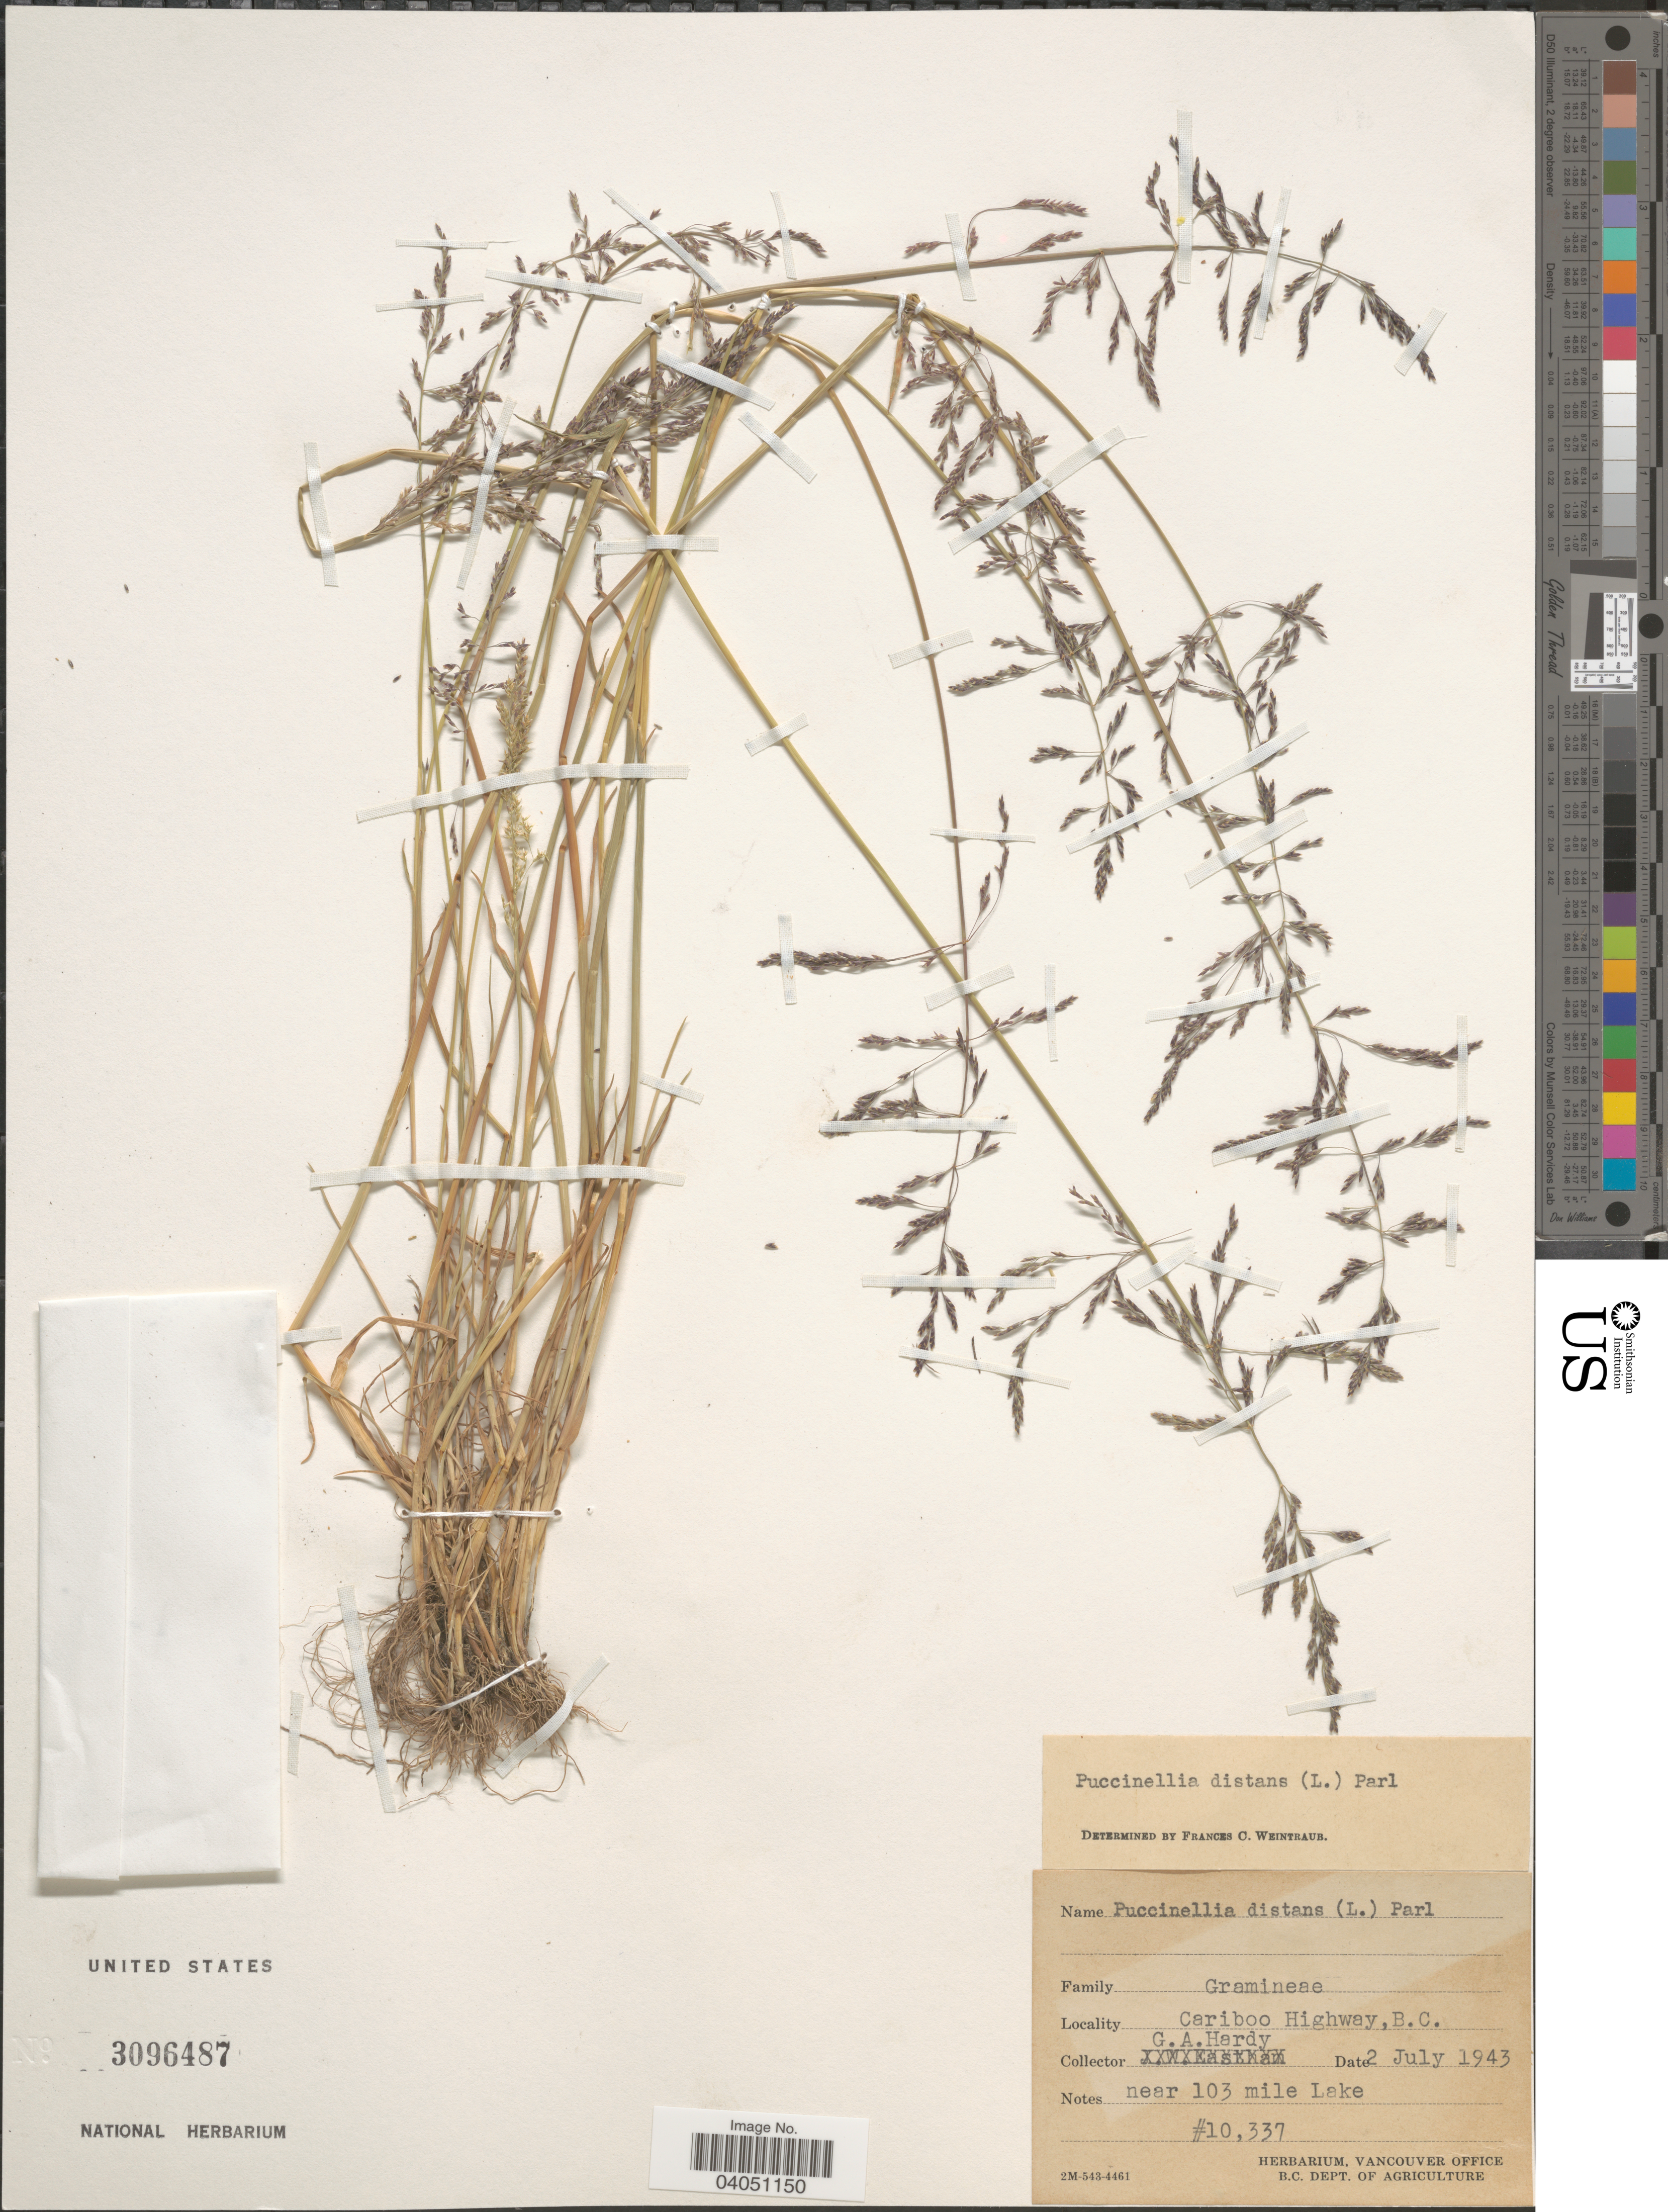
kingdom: Plantae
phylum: Tracheophyta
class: Liliopsida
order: Poales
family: Poaceae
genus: Puccinellia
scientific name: Puccinellia distans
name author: (Jacq.) Parl.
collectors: G. Hardy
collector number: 10337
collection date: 1943-07-02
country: Canada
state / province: British Columbia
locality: Cariboo Highway. Near 103 mile Lake.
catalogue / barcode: US 3096487